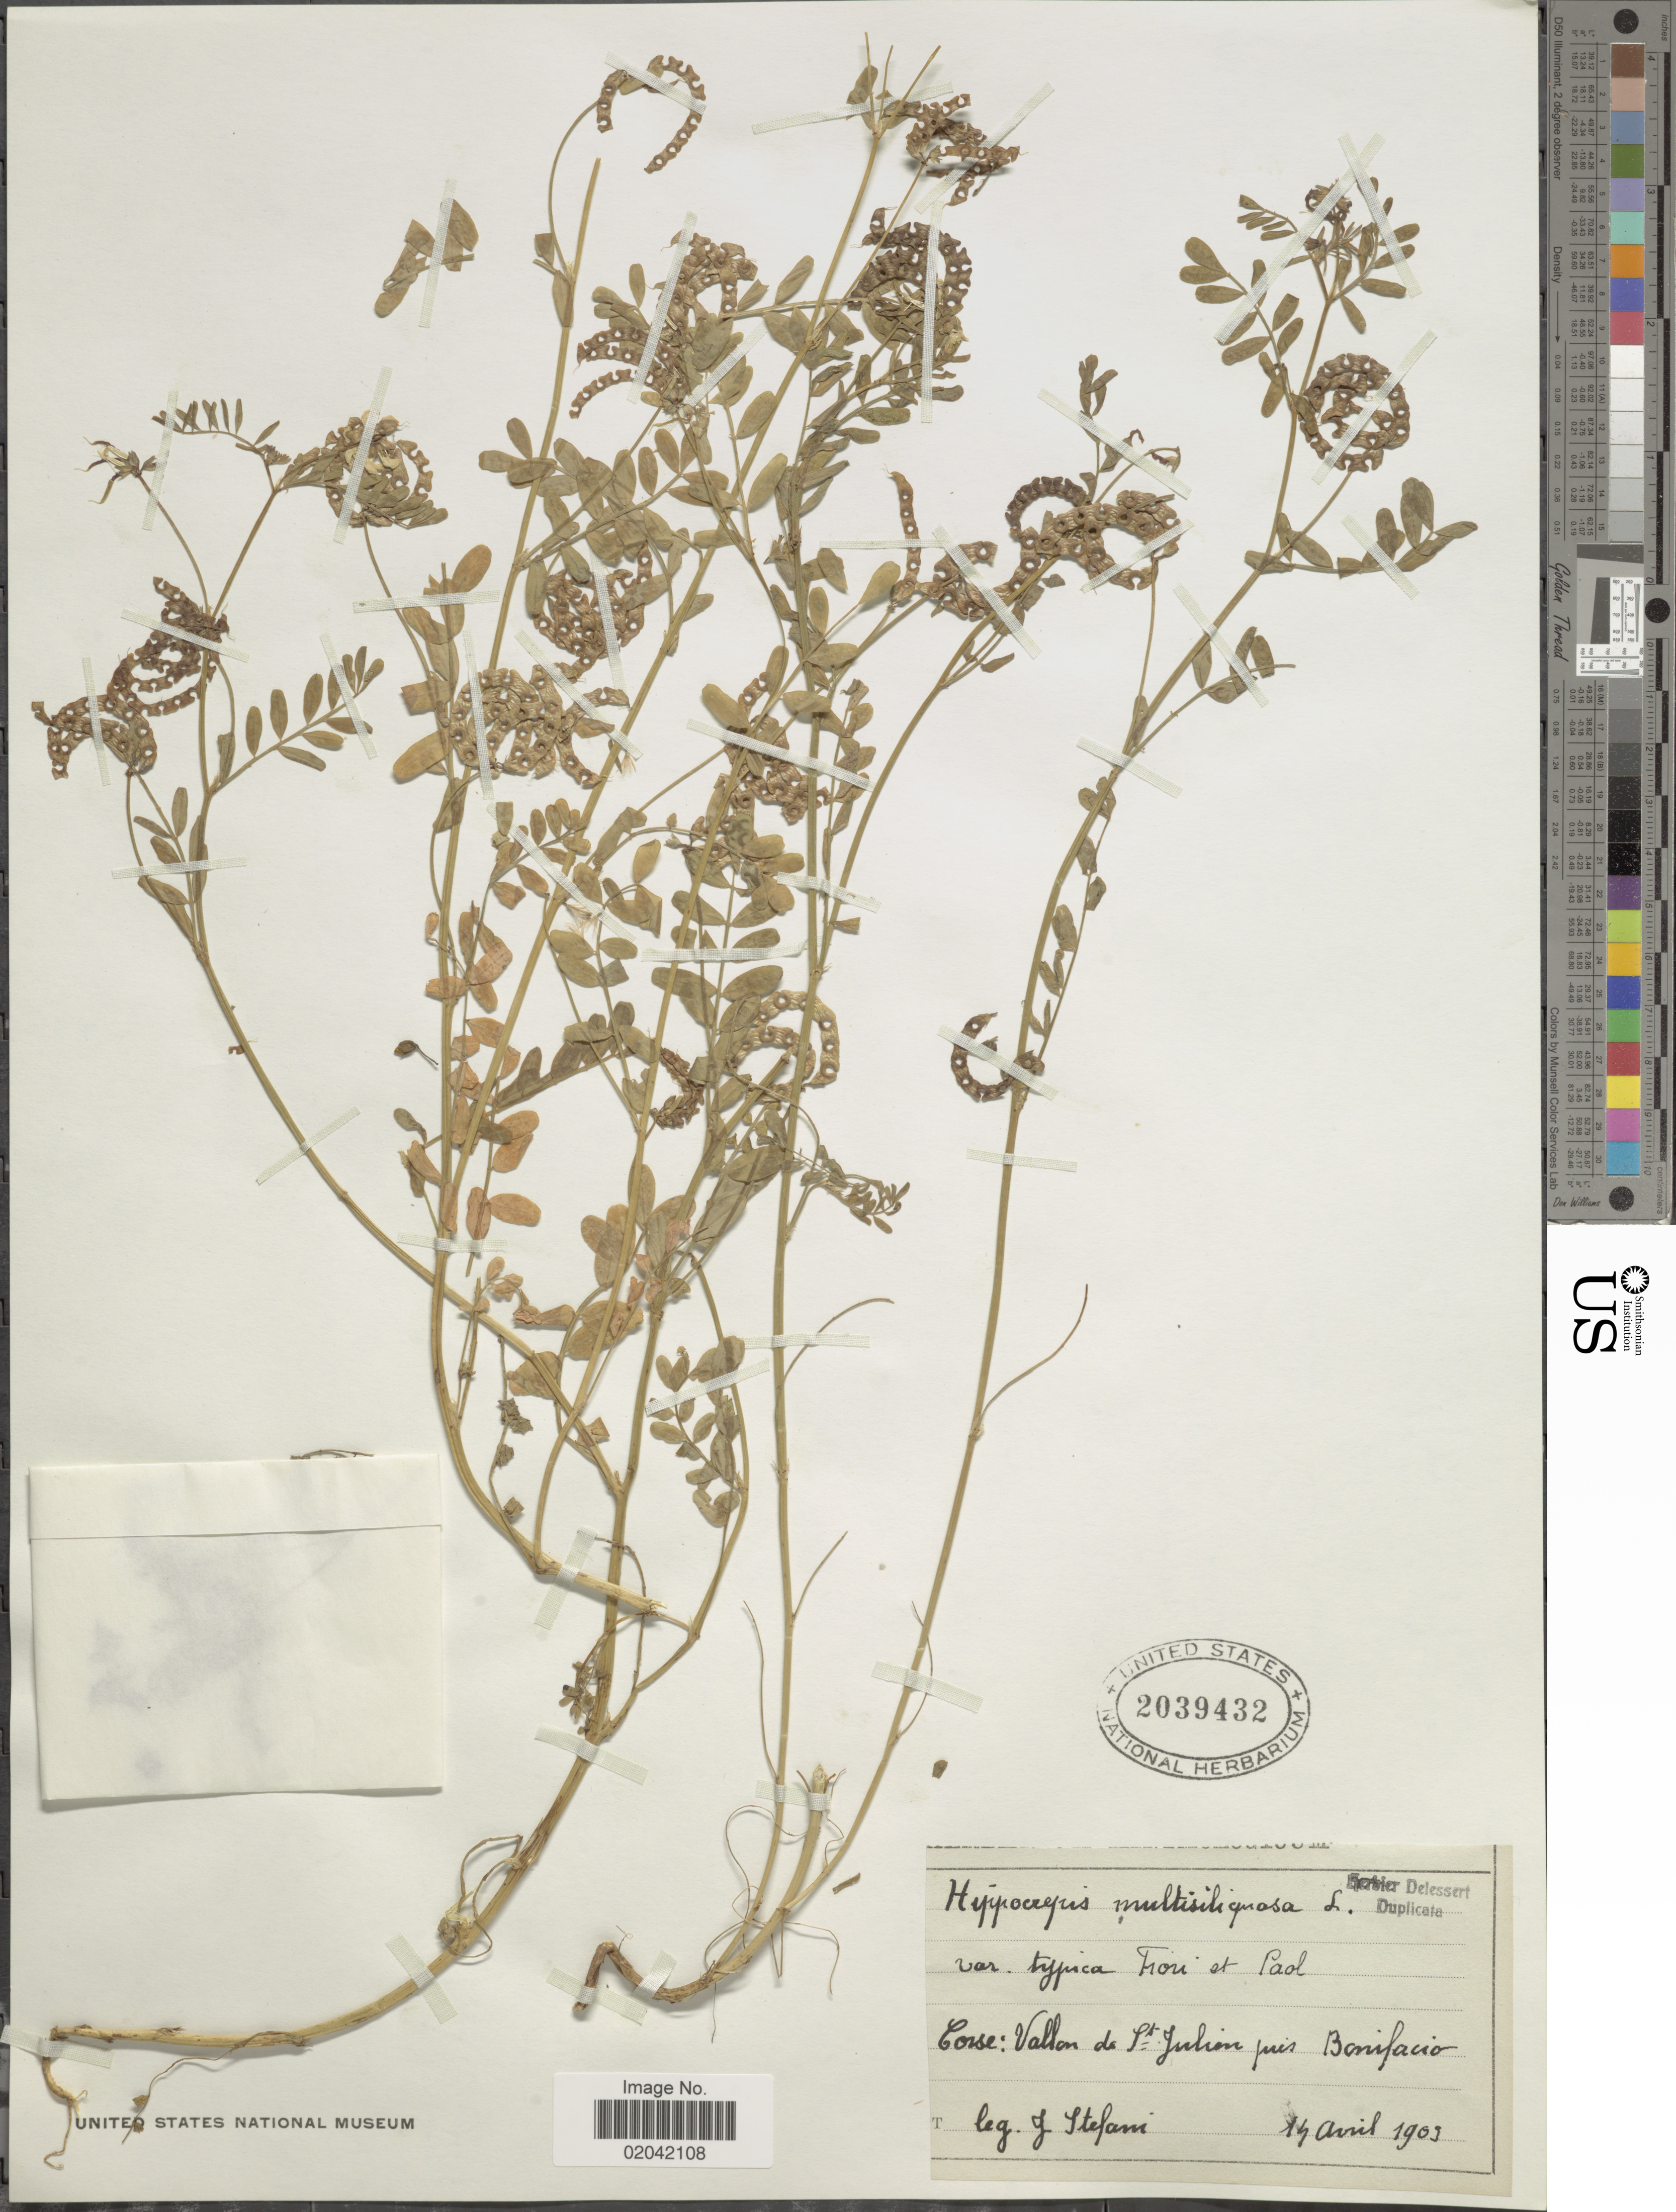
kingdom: Plantae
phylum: Tracheophyta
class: Magnoliopsida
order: Fabales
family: Fabaceae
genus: Hippocrepis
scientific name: Hippocrepis multisiliquosa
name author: L.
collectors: J. Stefani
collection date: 1903-04-14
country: France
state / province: Corsica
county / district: Corse-du-Sud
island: Corse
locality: Corse: Vallon de St Julien pres Bonfacio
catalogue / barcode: US 2039432